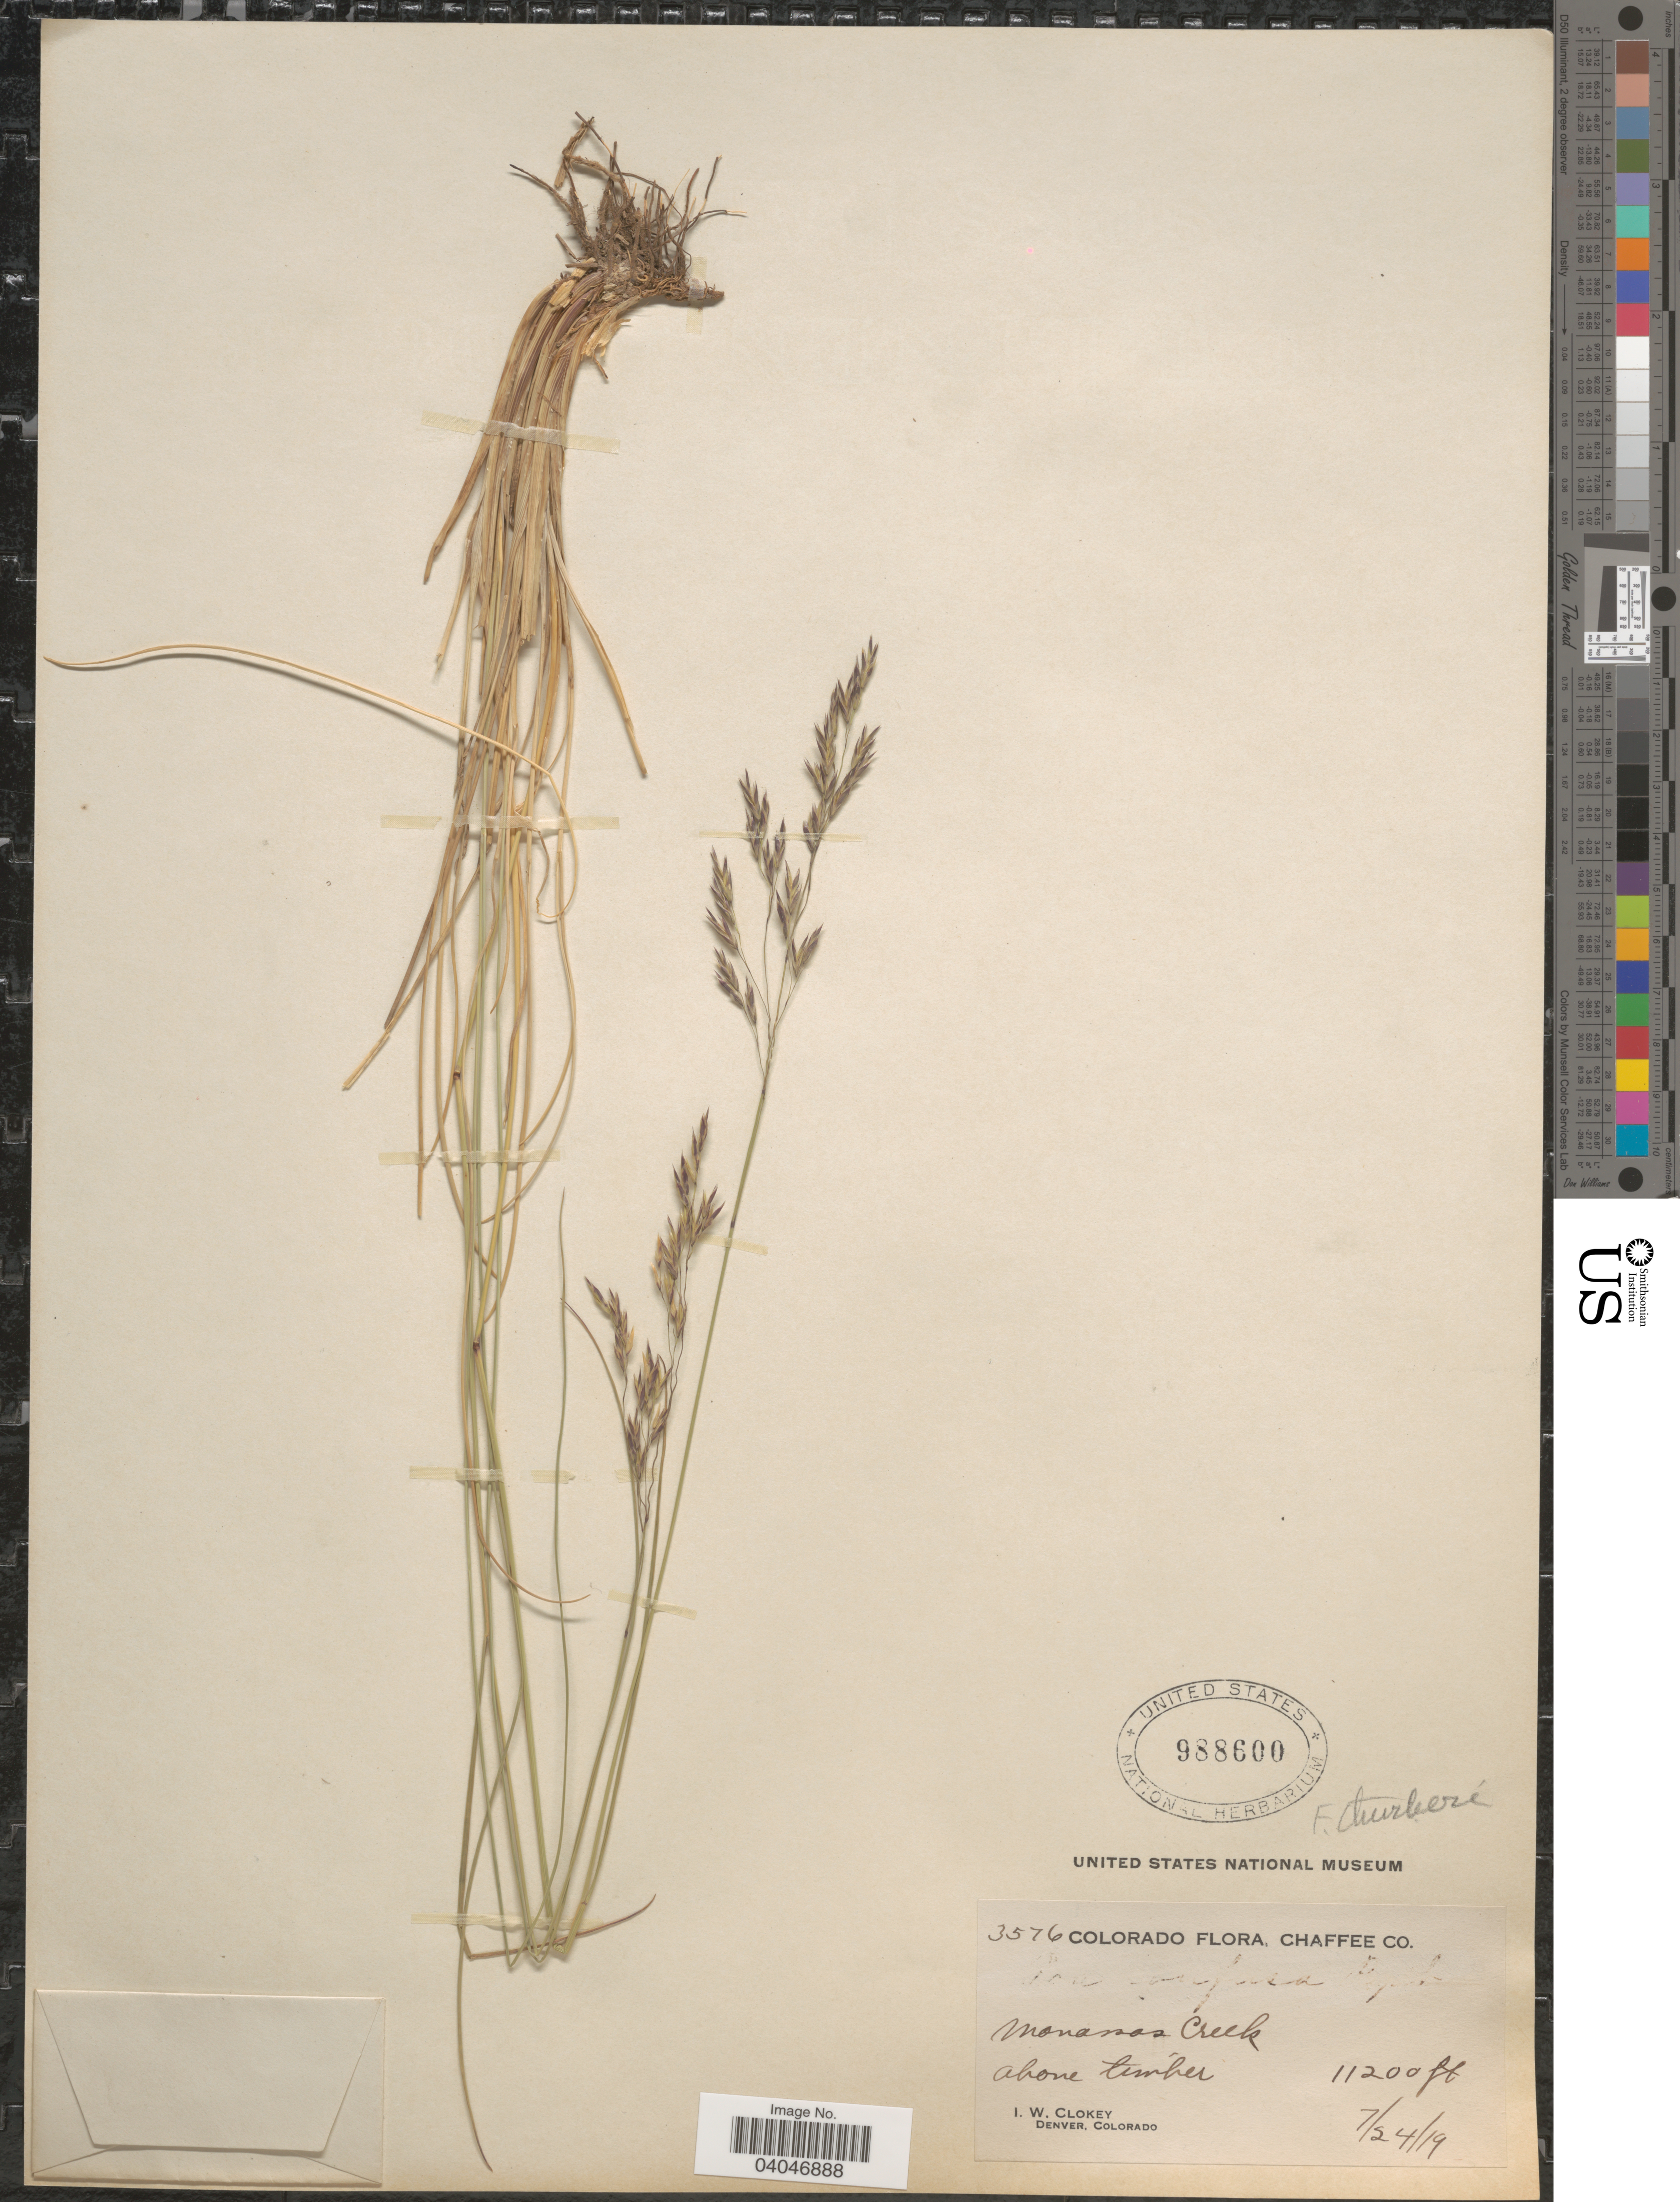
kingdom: Plantae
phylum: Tracheophyta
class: Liliopsida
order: Poales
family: Poaceae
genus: Festuca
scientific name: Festuca thurberi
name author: Vasey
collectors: I. W. Clokey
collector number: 3576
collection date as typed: Transcribed d/m/y: 24/7/19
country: United States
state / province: Colorado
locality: Chaffee Co. Monassos Creek.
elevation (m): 3414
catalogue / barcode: US 988600